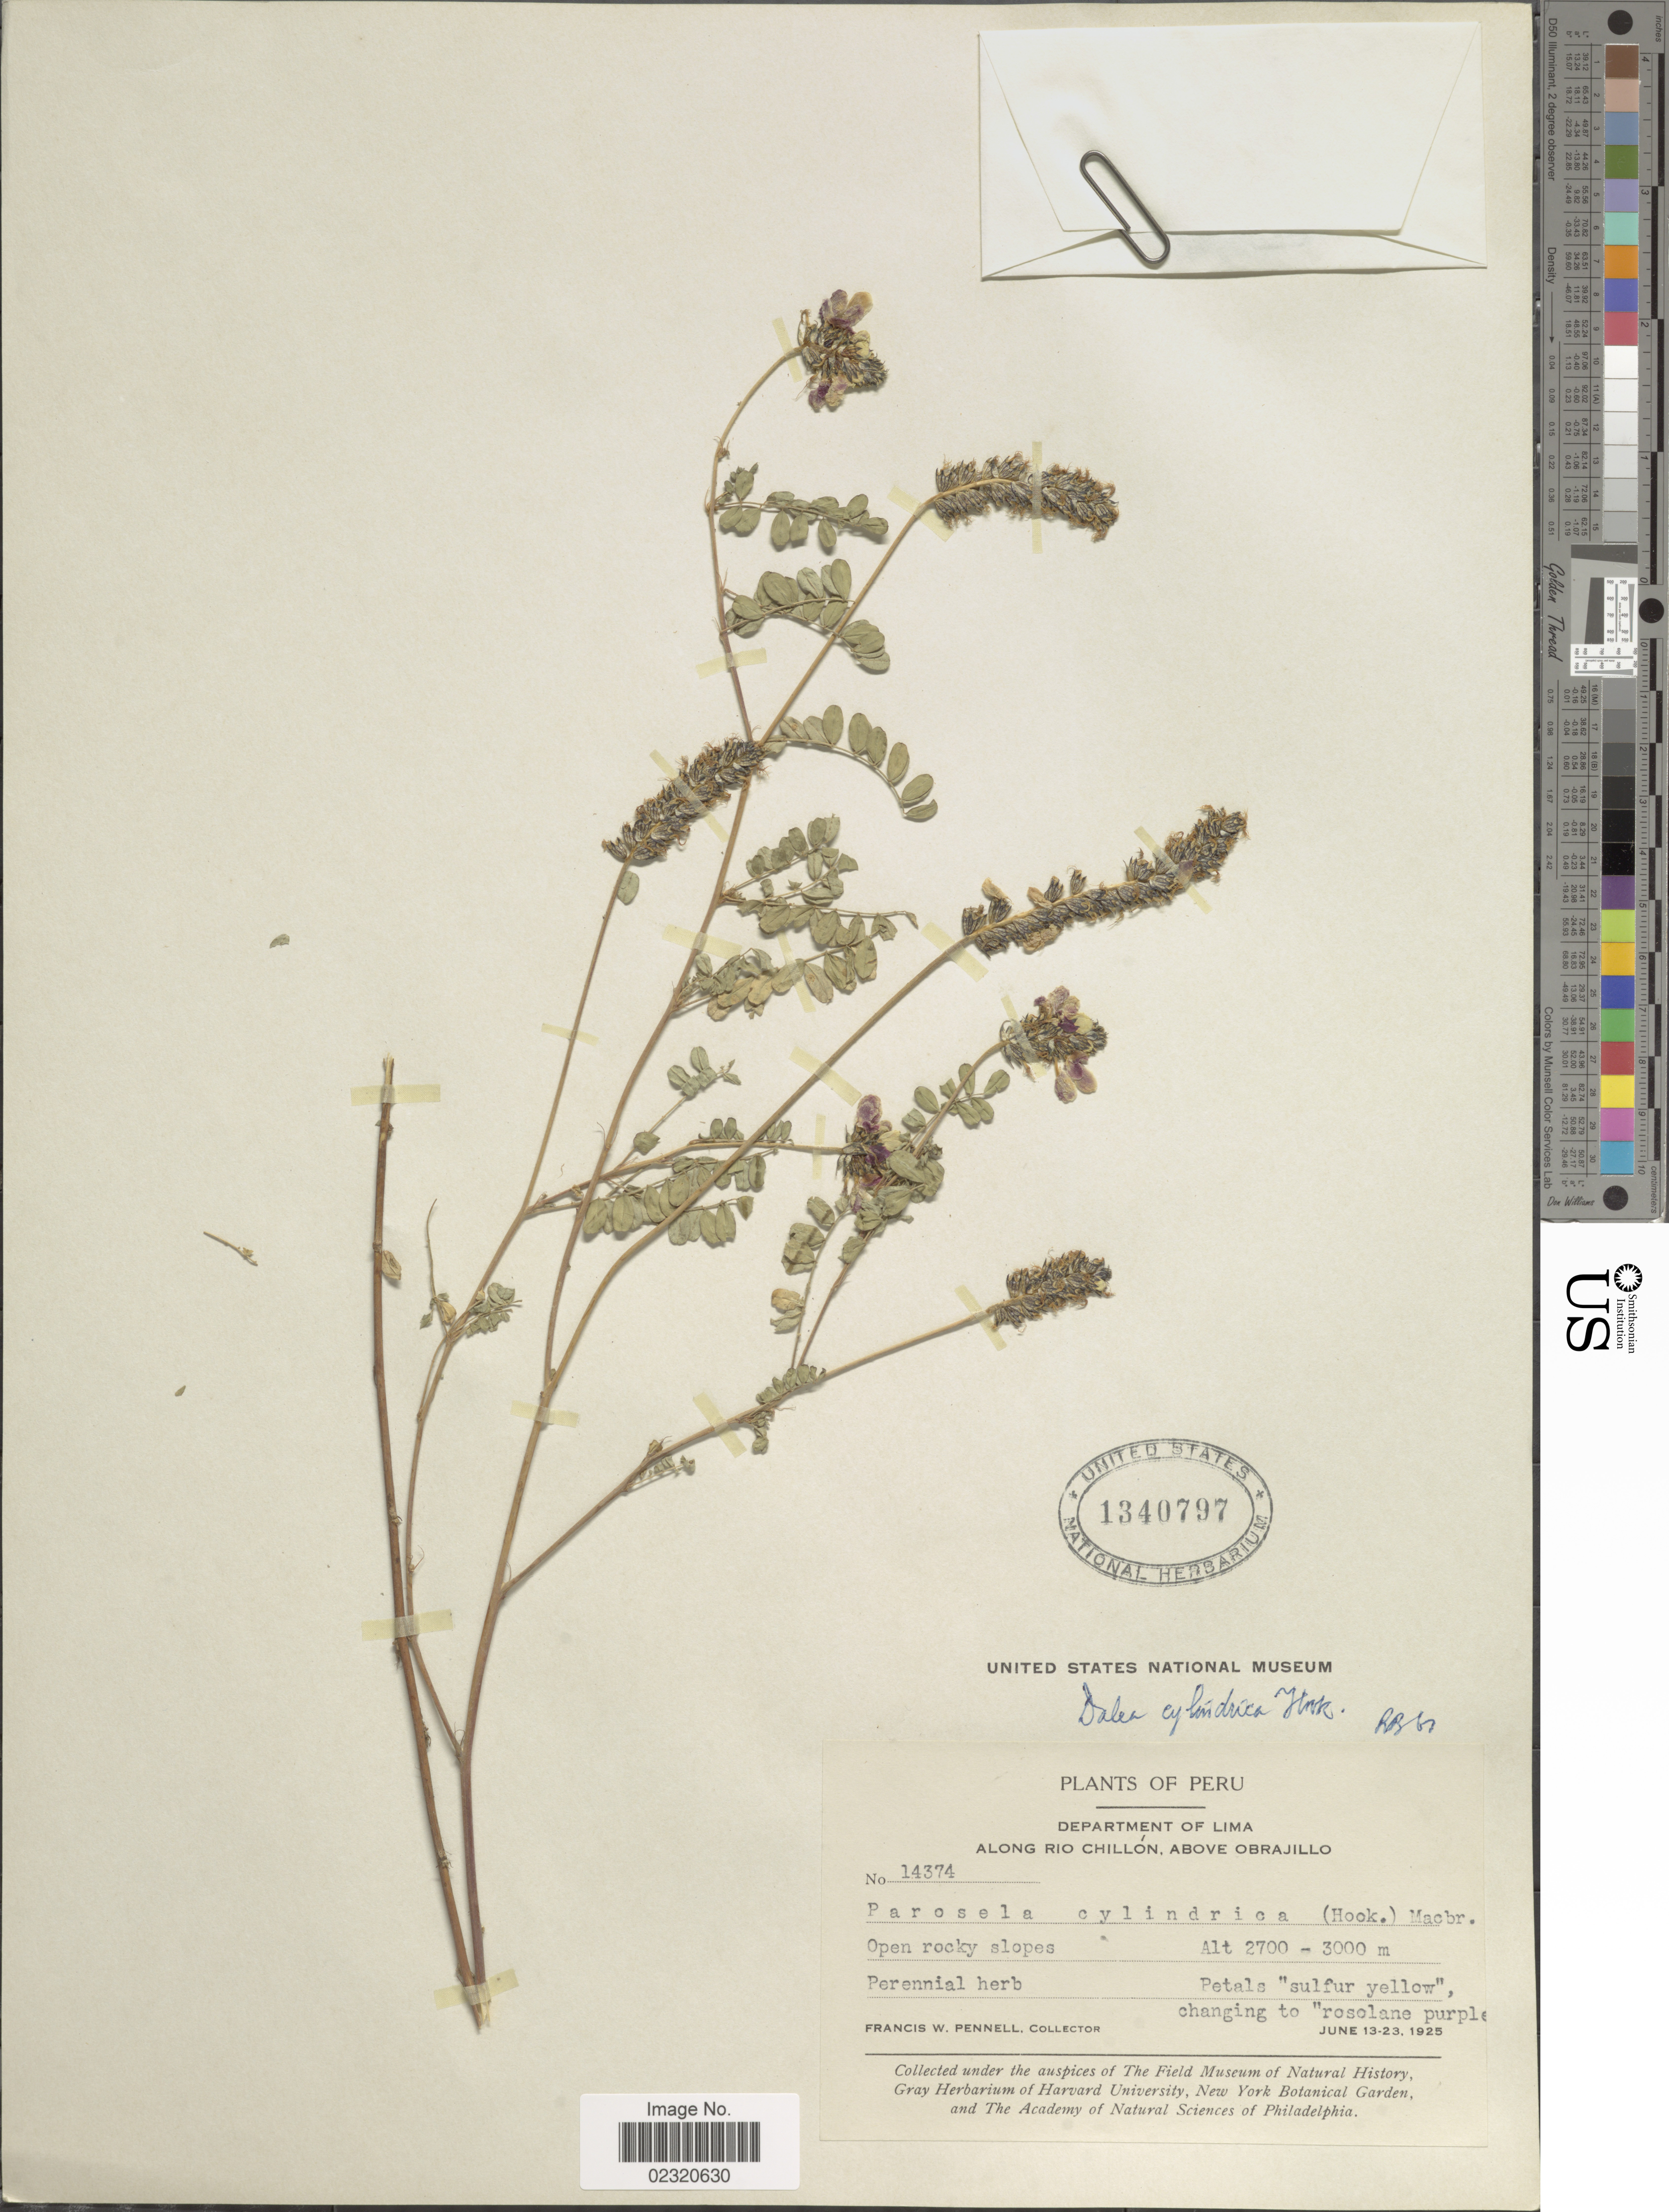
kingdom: Plantae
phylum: Tracheophyta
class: Magnoliopsida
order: Fabales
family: Fabaceae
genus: Dalea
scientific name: Dalea cylindrica var. cylindrica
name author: Hook.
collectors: F. W. Pennell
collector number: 14374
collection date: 1925-06-13/1925-06-23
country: Peru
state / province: Lima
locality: Along Rio Chillon, above Obrajillo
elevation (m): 2700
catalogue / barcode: US 1340797